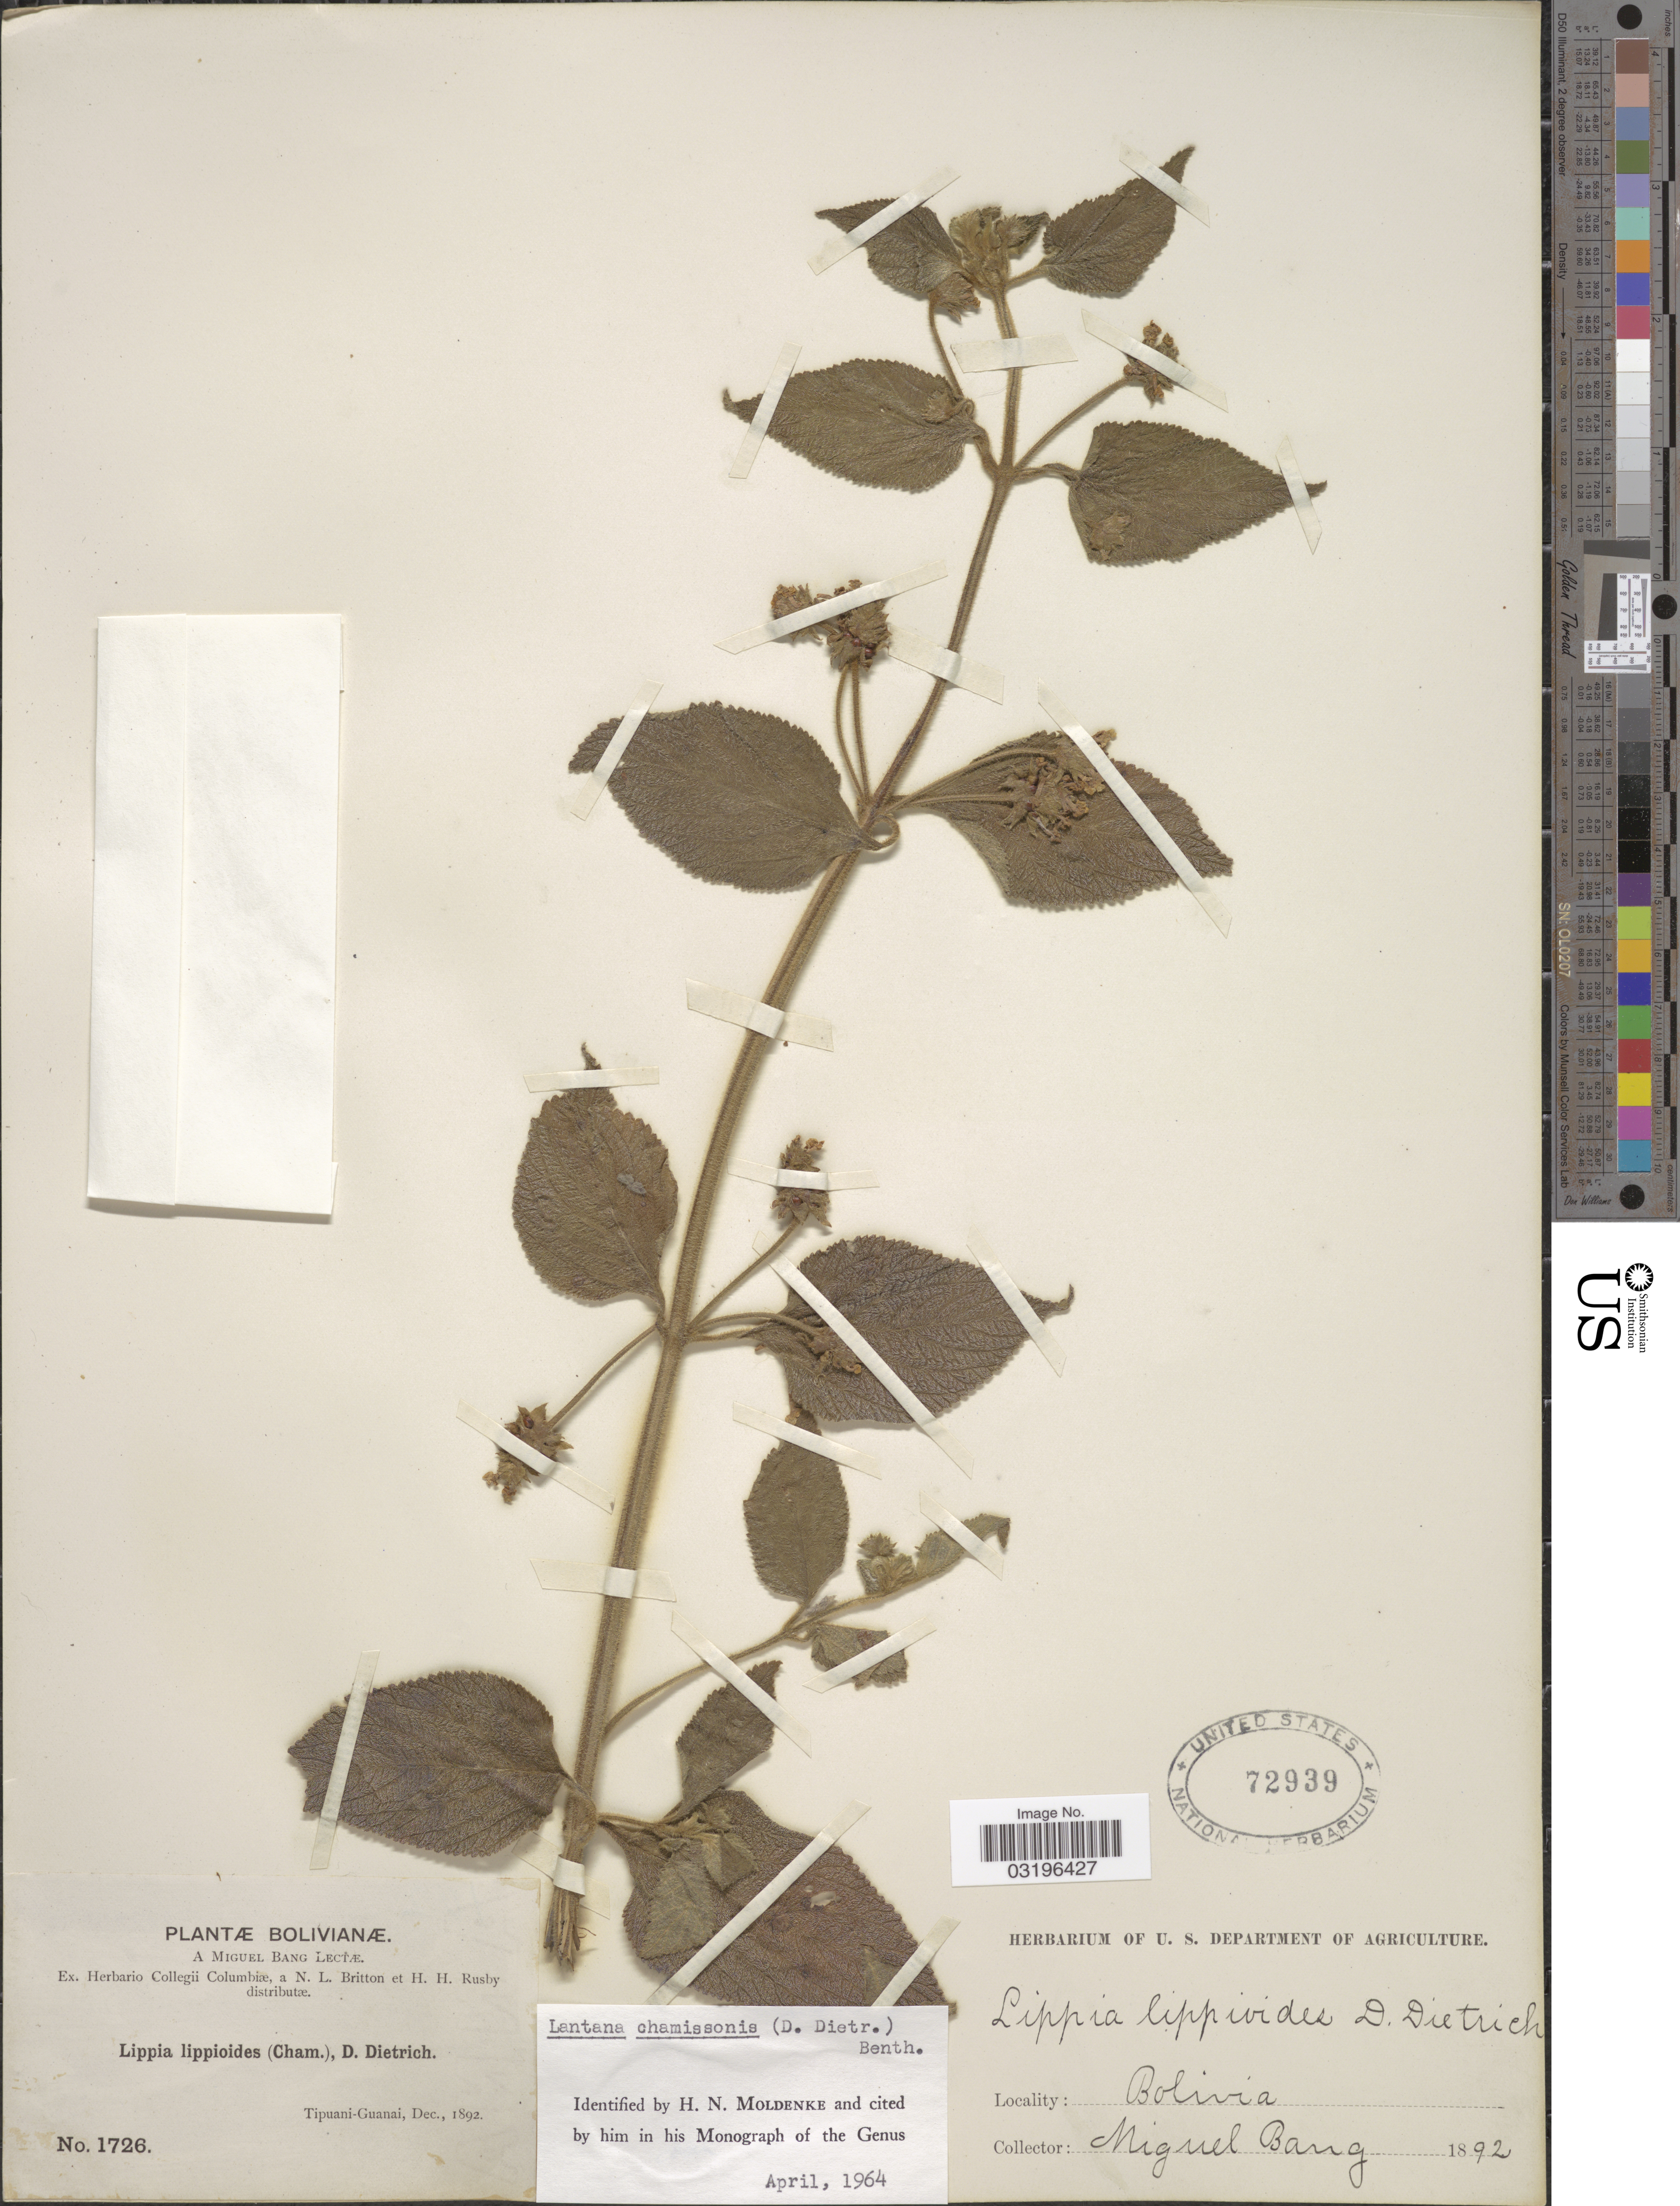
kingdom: Plantae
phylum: Tracheophyta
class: Magnoliopsida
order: Lamiales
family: Verbenaceae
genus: Lantana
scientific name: Lantana chamissonis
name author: Benth. ex B.D. Jacks.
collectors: M. Bang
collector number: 1726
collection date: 1892-12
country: Bolivia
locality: Tipuani-Guanai.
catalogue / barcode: US 72939